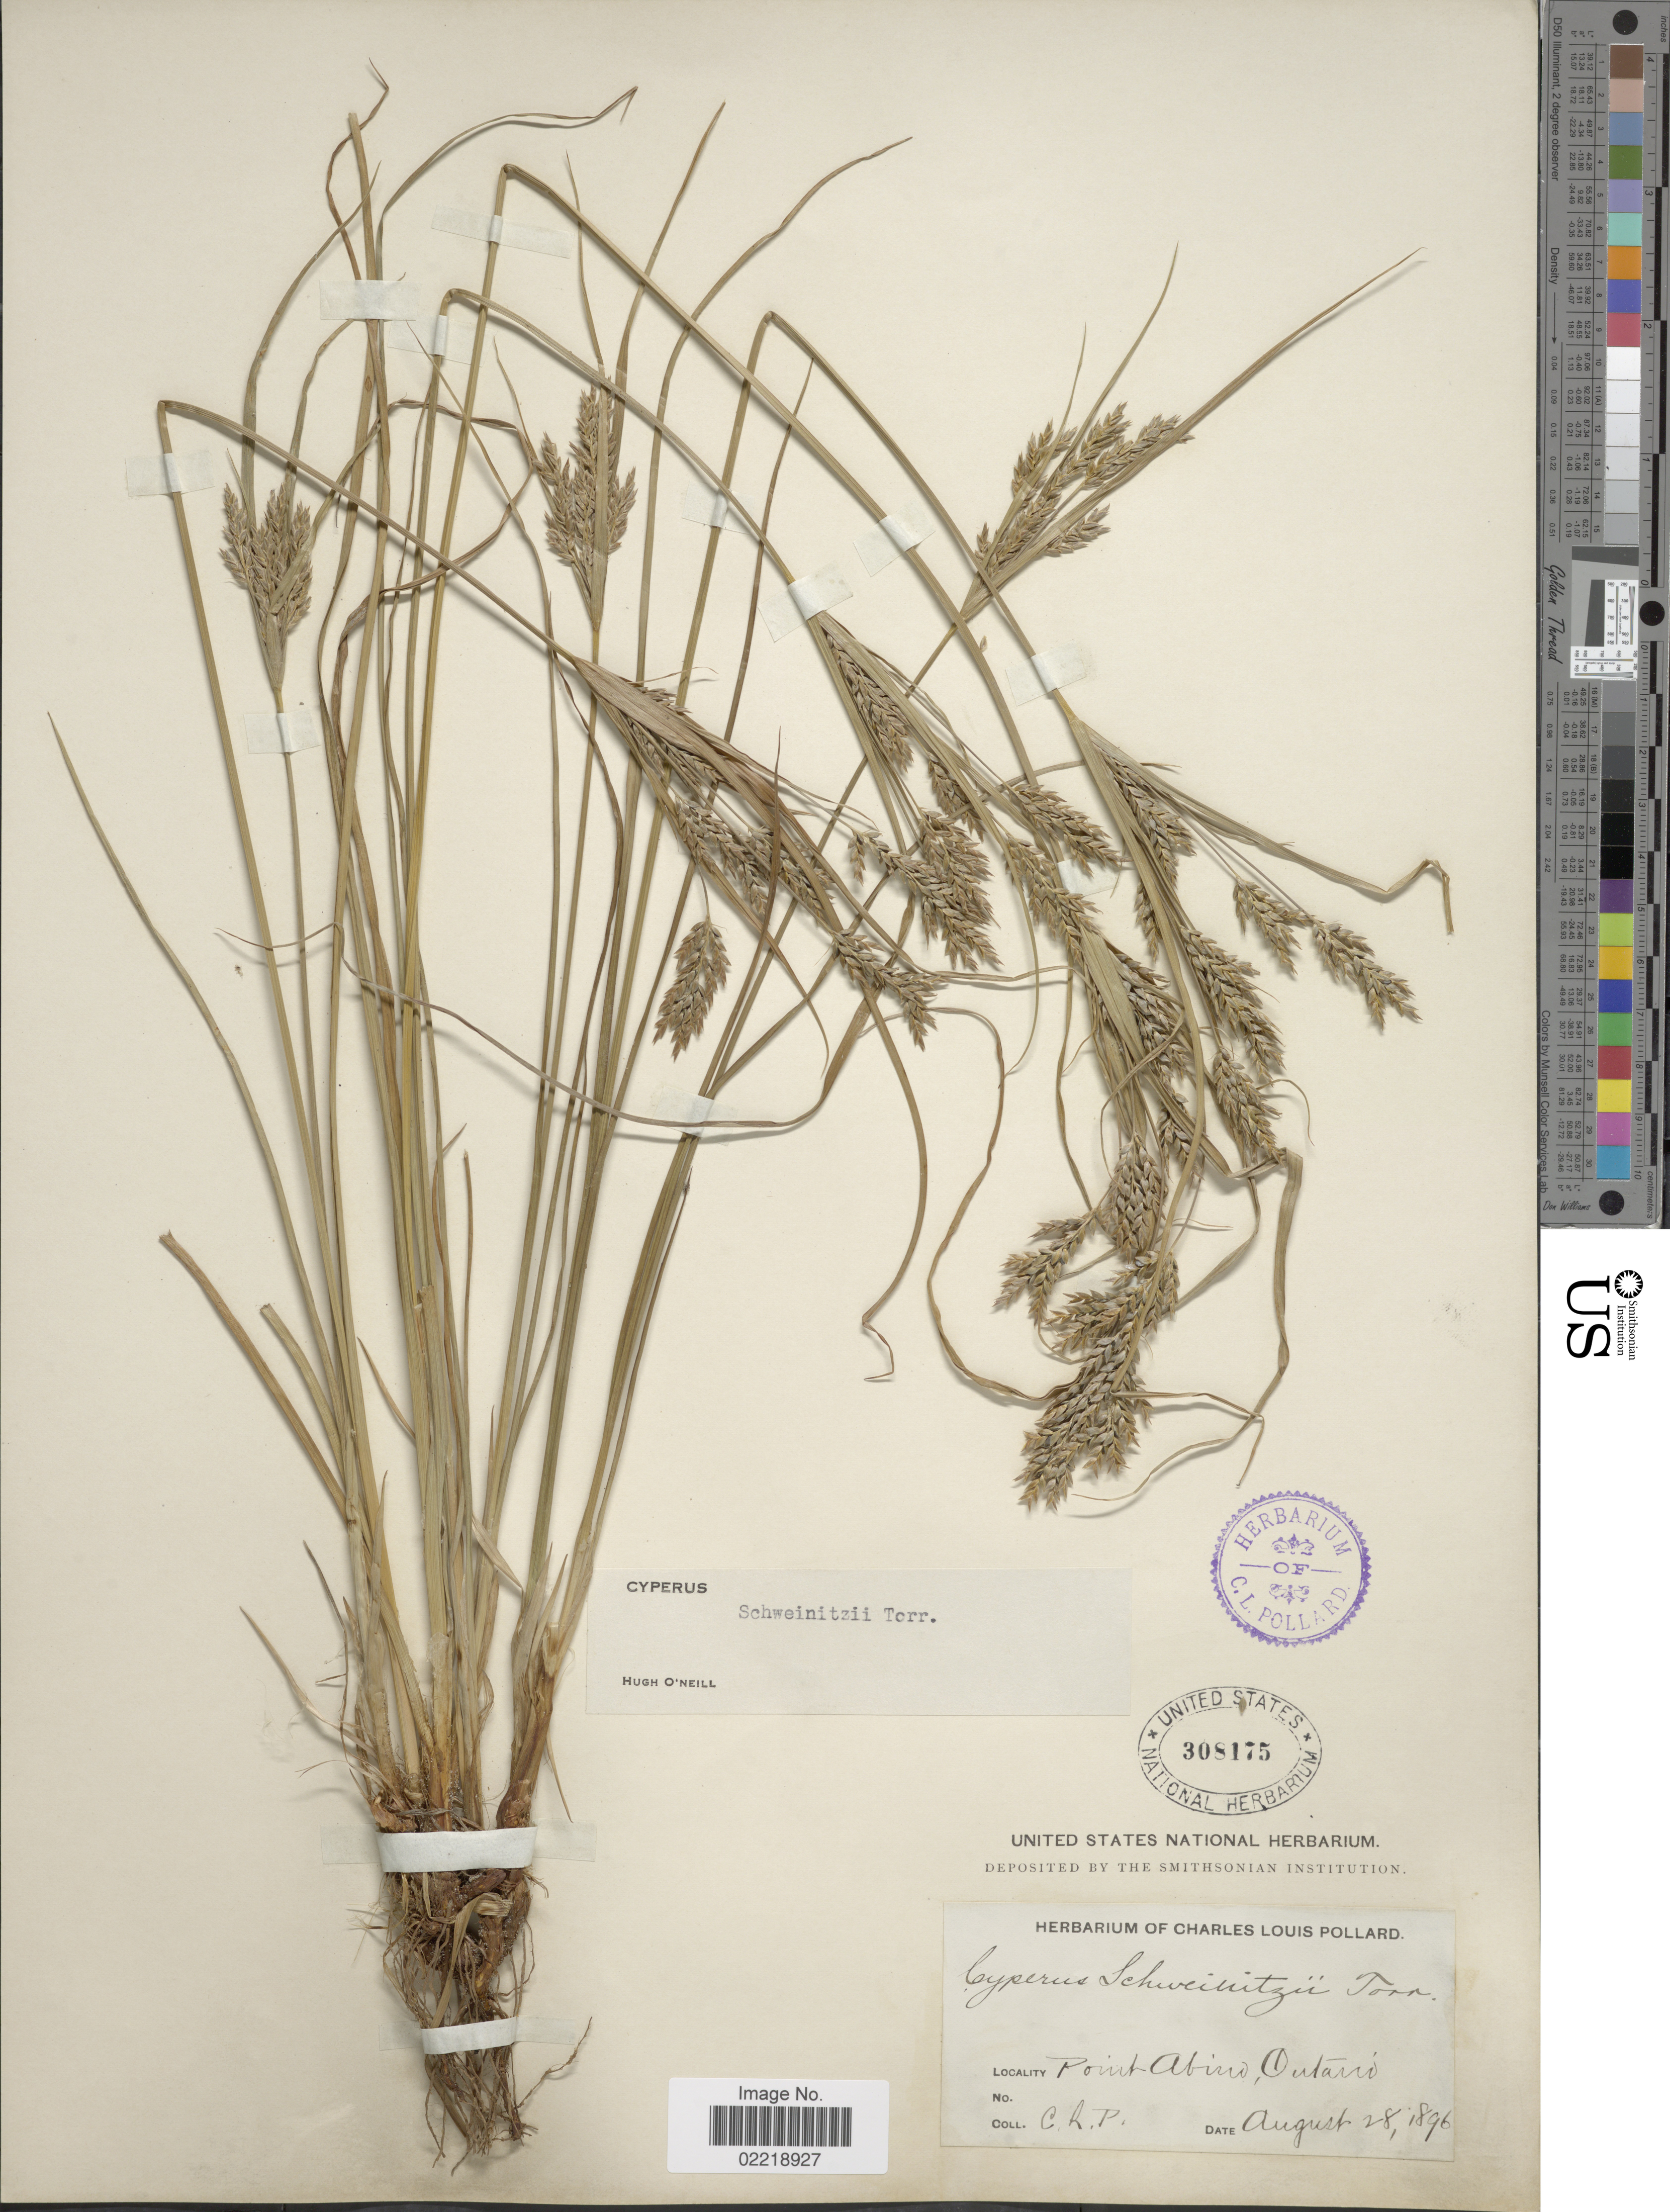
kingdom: Plantae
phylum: Tracheophyta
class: Liliopsida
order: Poales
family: Cyperaceae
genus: Cyperus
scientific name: Cyperus schweinitzii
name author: Torr.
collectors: C. L. Pollard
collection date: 1896-08-28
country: Canada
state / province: Ontario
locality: Point Abino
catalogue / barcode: US 308175